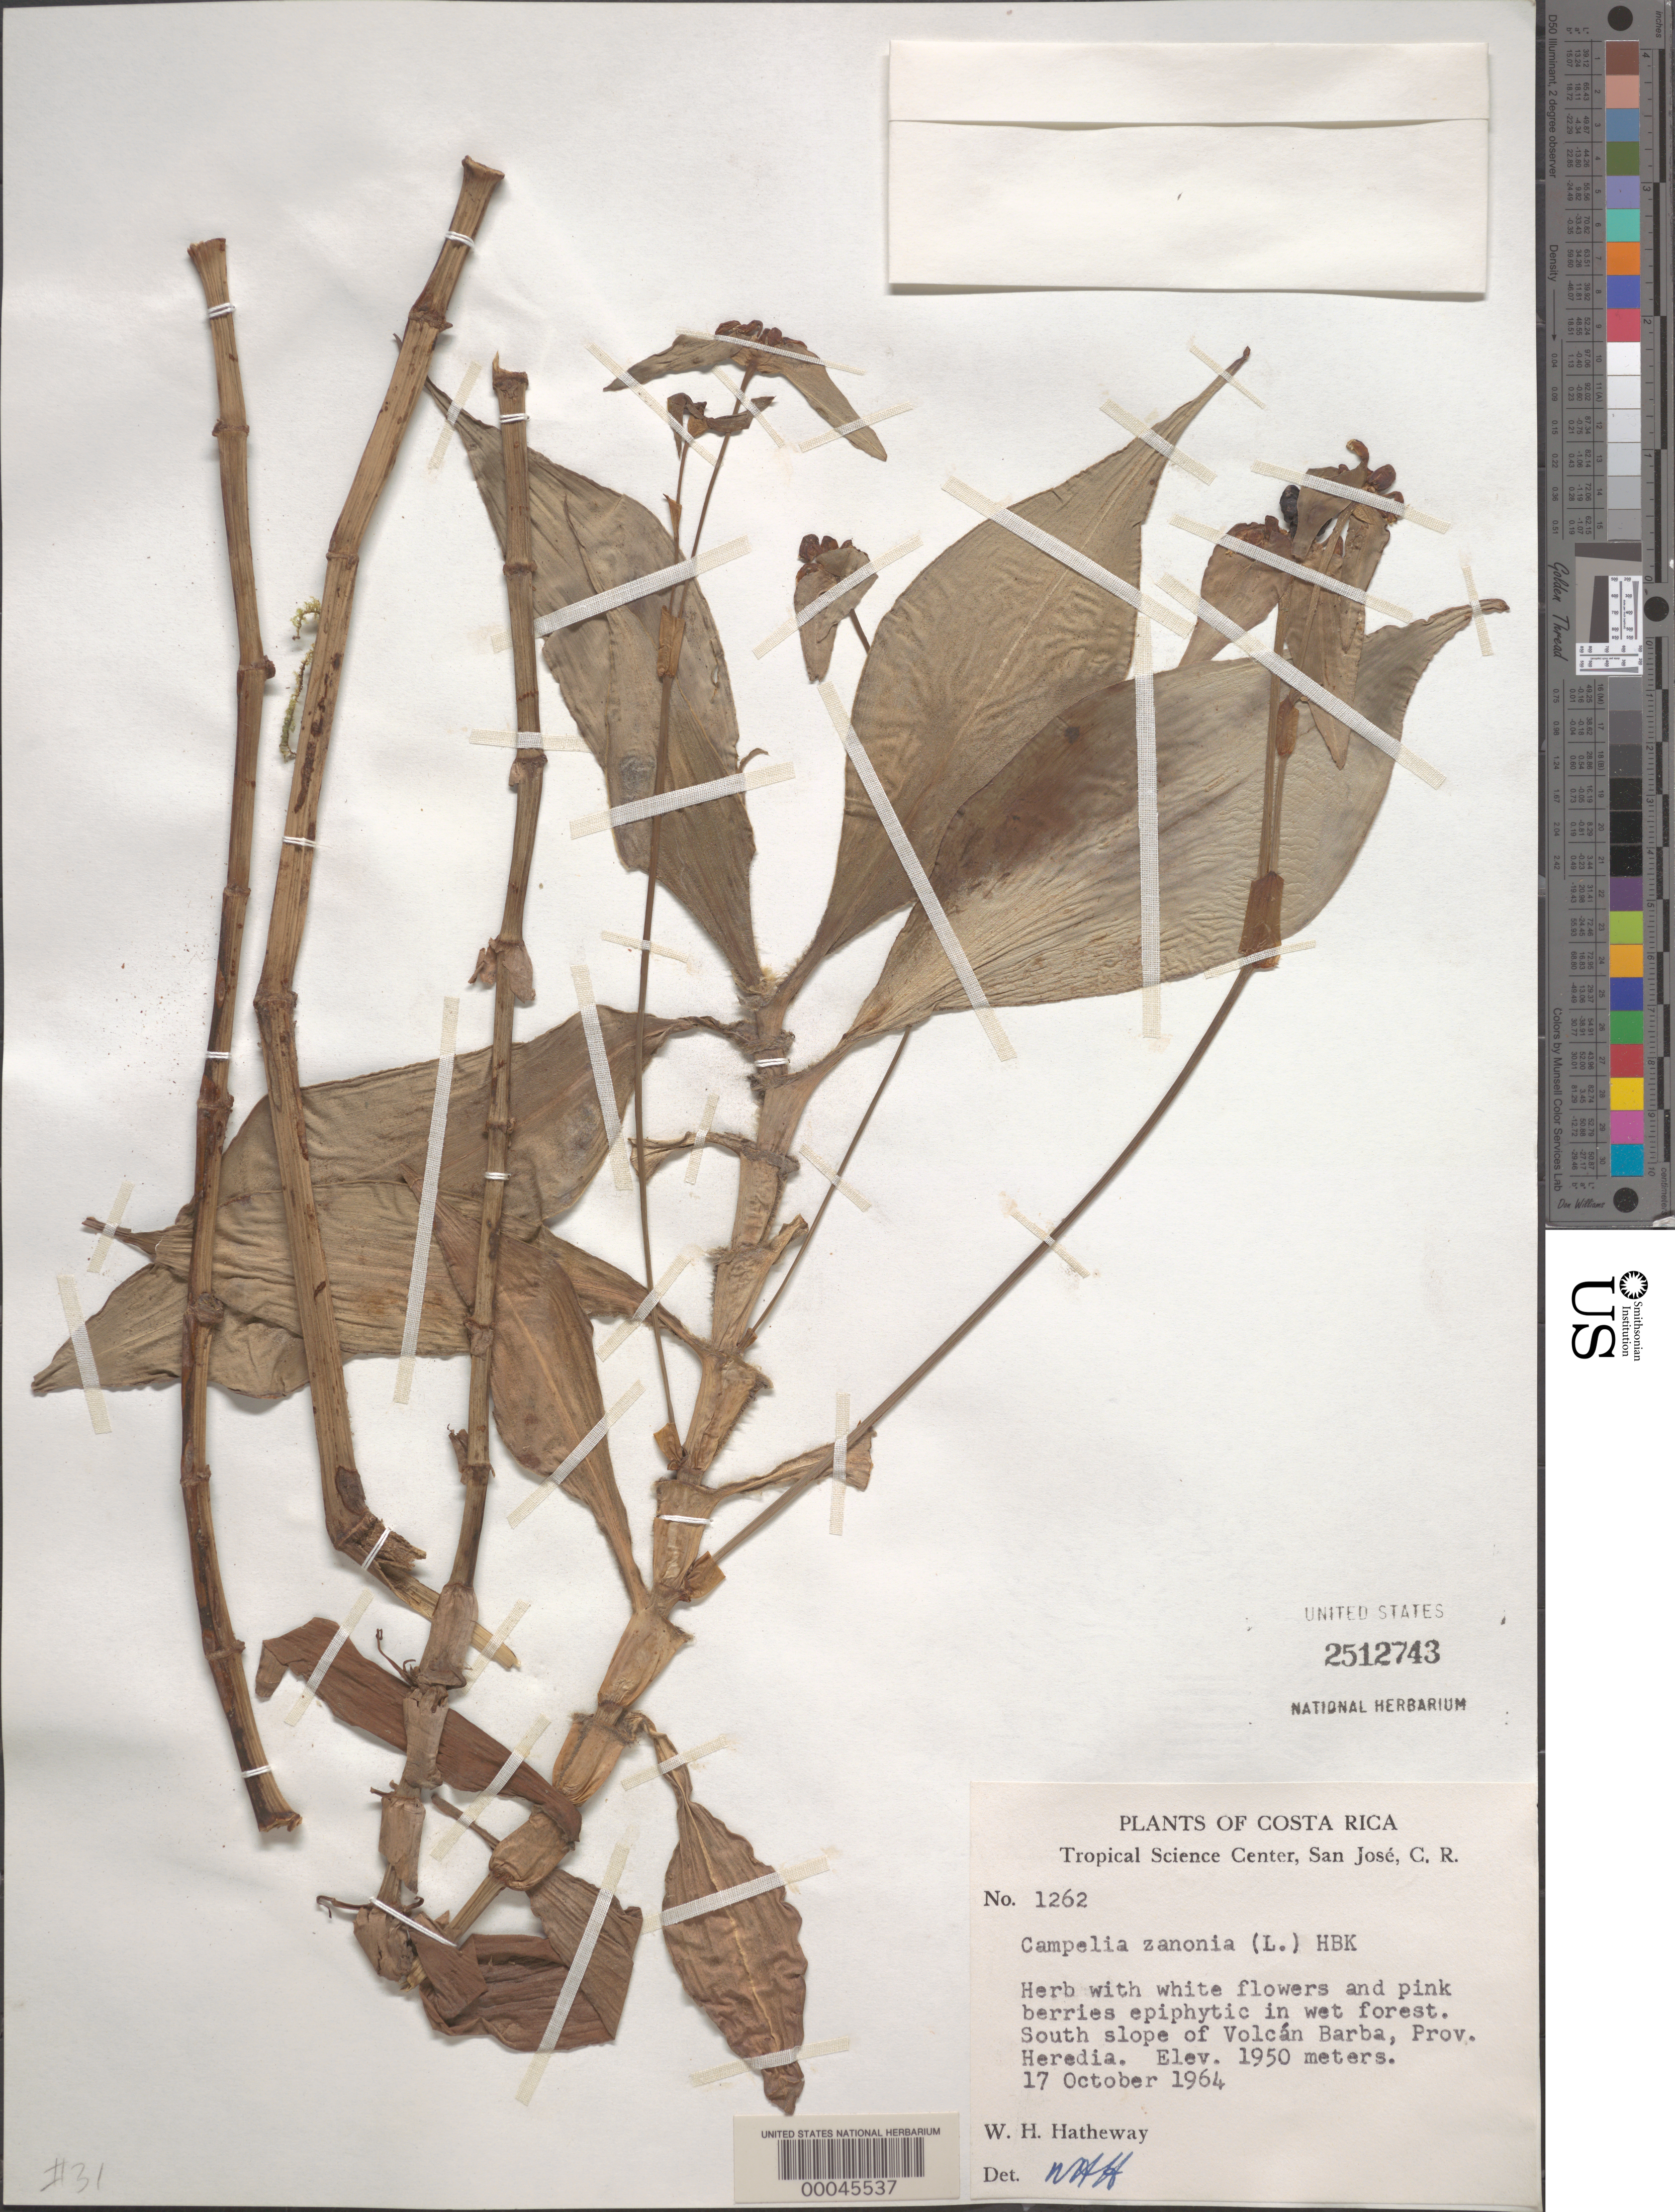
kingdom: Plantae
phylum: Tracheophyta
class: Liliopsida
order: Commelinales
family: Commelinaceae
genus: Tradescantia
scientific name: Tradescantia zanonia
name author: (L.) Sw.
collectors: W. H. Hatheway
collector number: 1262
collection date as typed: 17 Oct 1964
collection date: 1964-10-17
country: Costa Rica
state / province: Heredia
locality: Volcan Barba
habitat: Slope, wet forest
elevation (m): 1950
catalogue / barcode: US 2512743